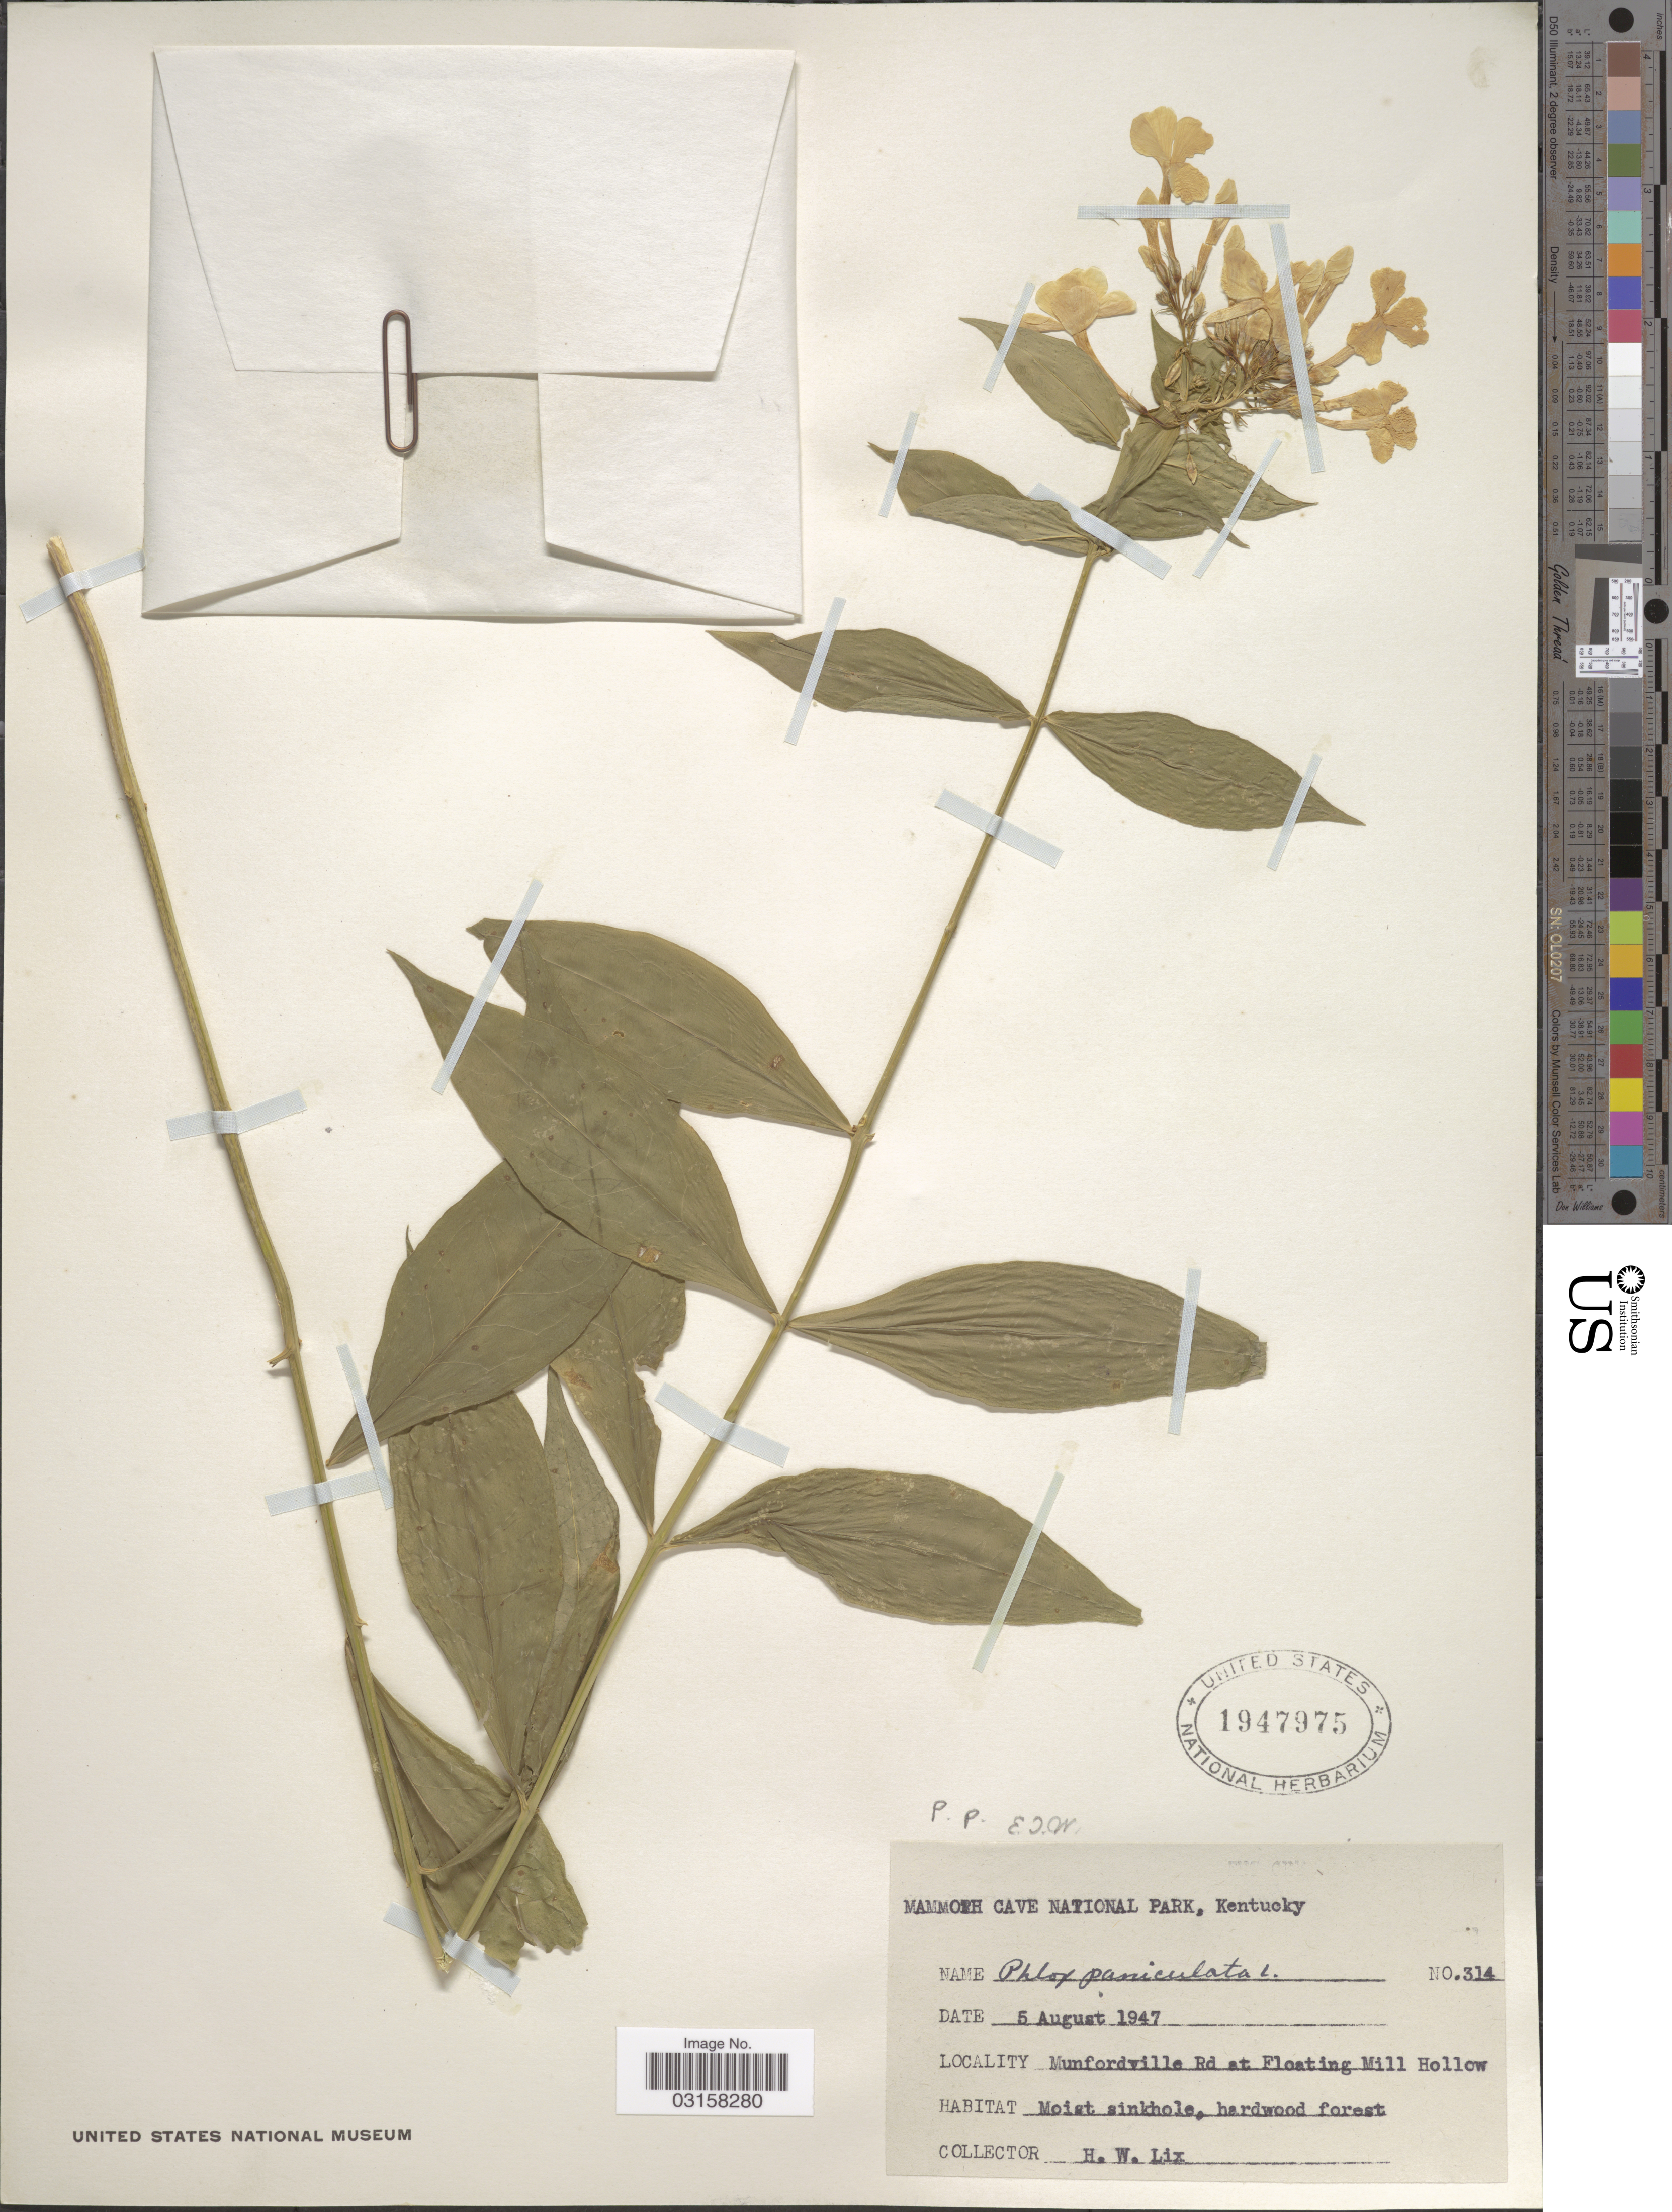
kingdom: Plantae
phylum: Tracheophyta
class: Magnoliopsida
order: Ericales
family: Polemoniaceae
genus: Phlox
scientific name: Phlox paniculata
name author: L.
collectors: H. W. Lix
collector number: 314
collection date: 1947-08-05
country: United States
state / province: Kentucky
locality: Mammoth Cave National Park. Munfordville Rd at Floating Mill Hollow.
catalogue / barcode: US 1947975